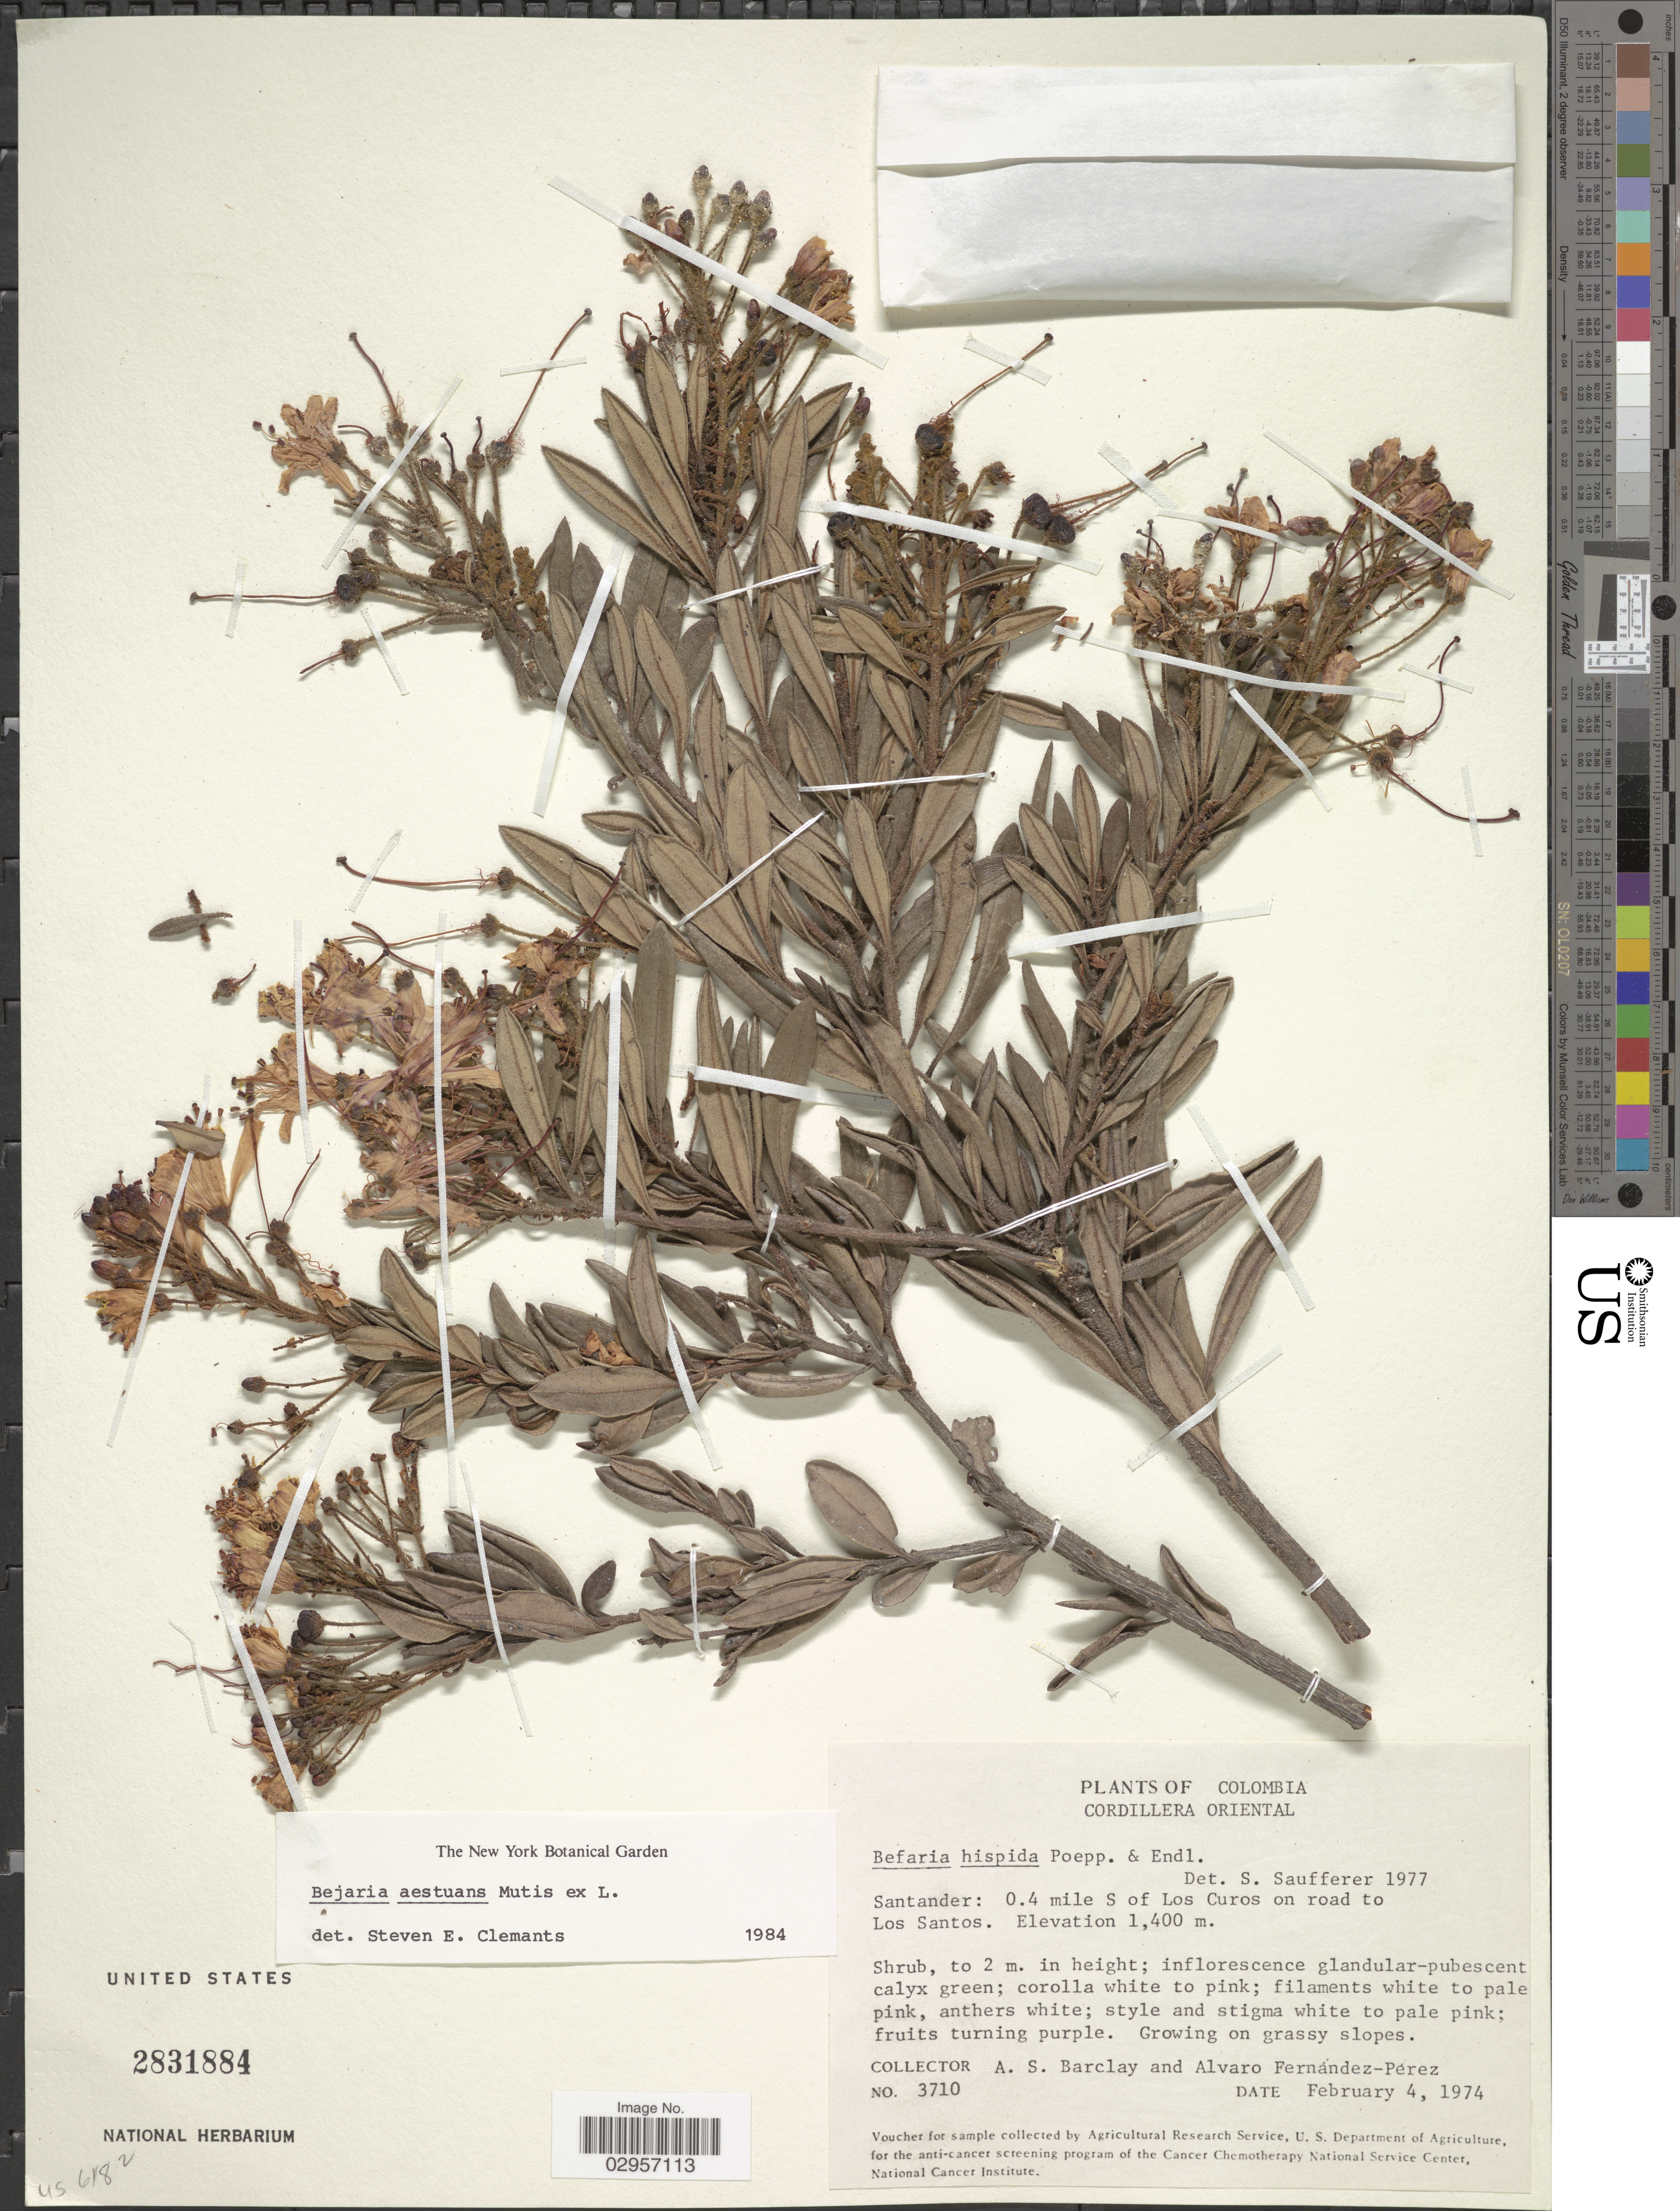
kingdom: Plantae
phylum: Tracheophyta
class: Magnoliopsida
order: Ericales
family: Ericaceae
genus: Befaria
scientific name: Befaria aestuans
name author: Mutis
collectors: A. S. Barclay & A. Fernández-Pérez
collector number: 3710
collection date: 1974-02-04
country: Colombia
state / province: Santander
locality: Cordillera Oriental. Santander: 0.4 mile S of Los Curos on road to Los Santos.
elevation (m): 1400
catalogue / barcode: US 2831884